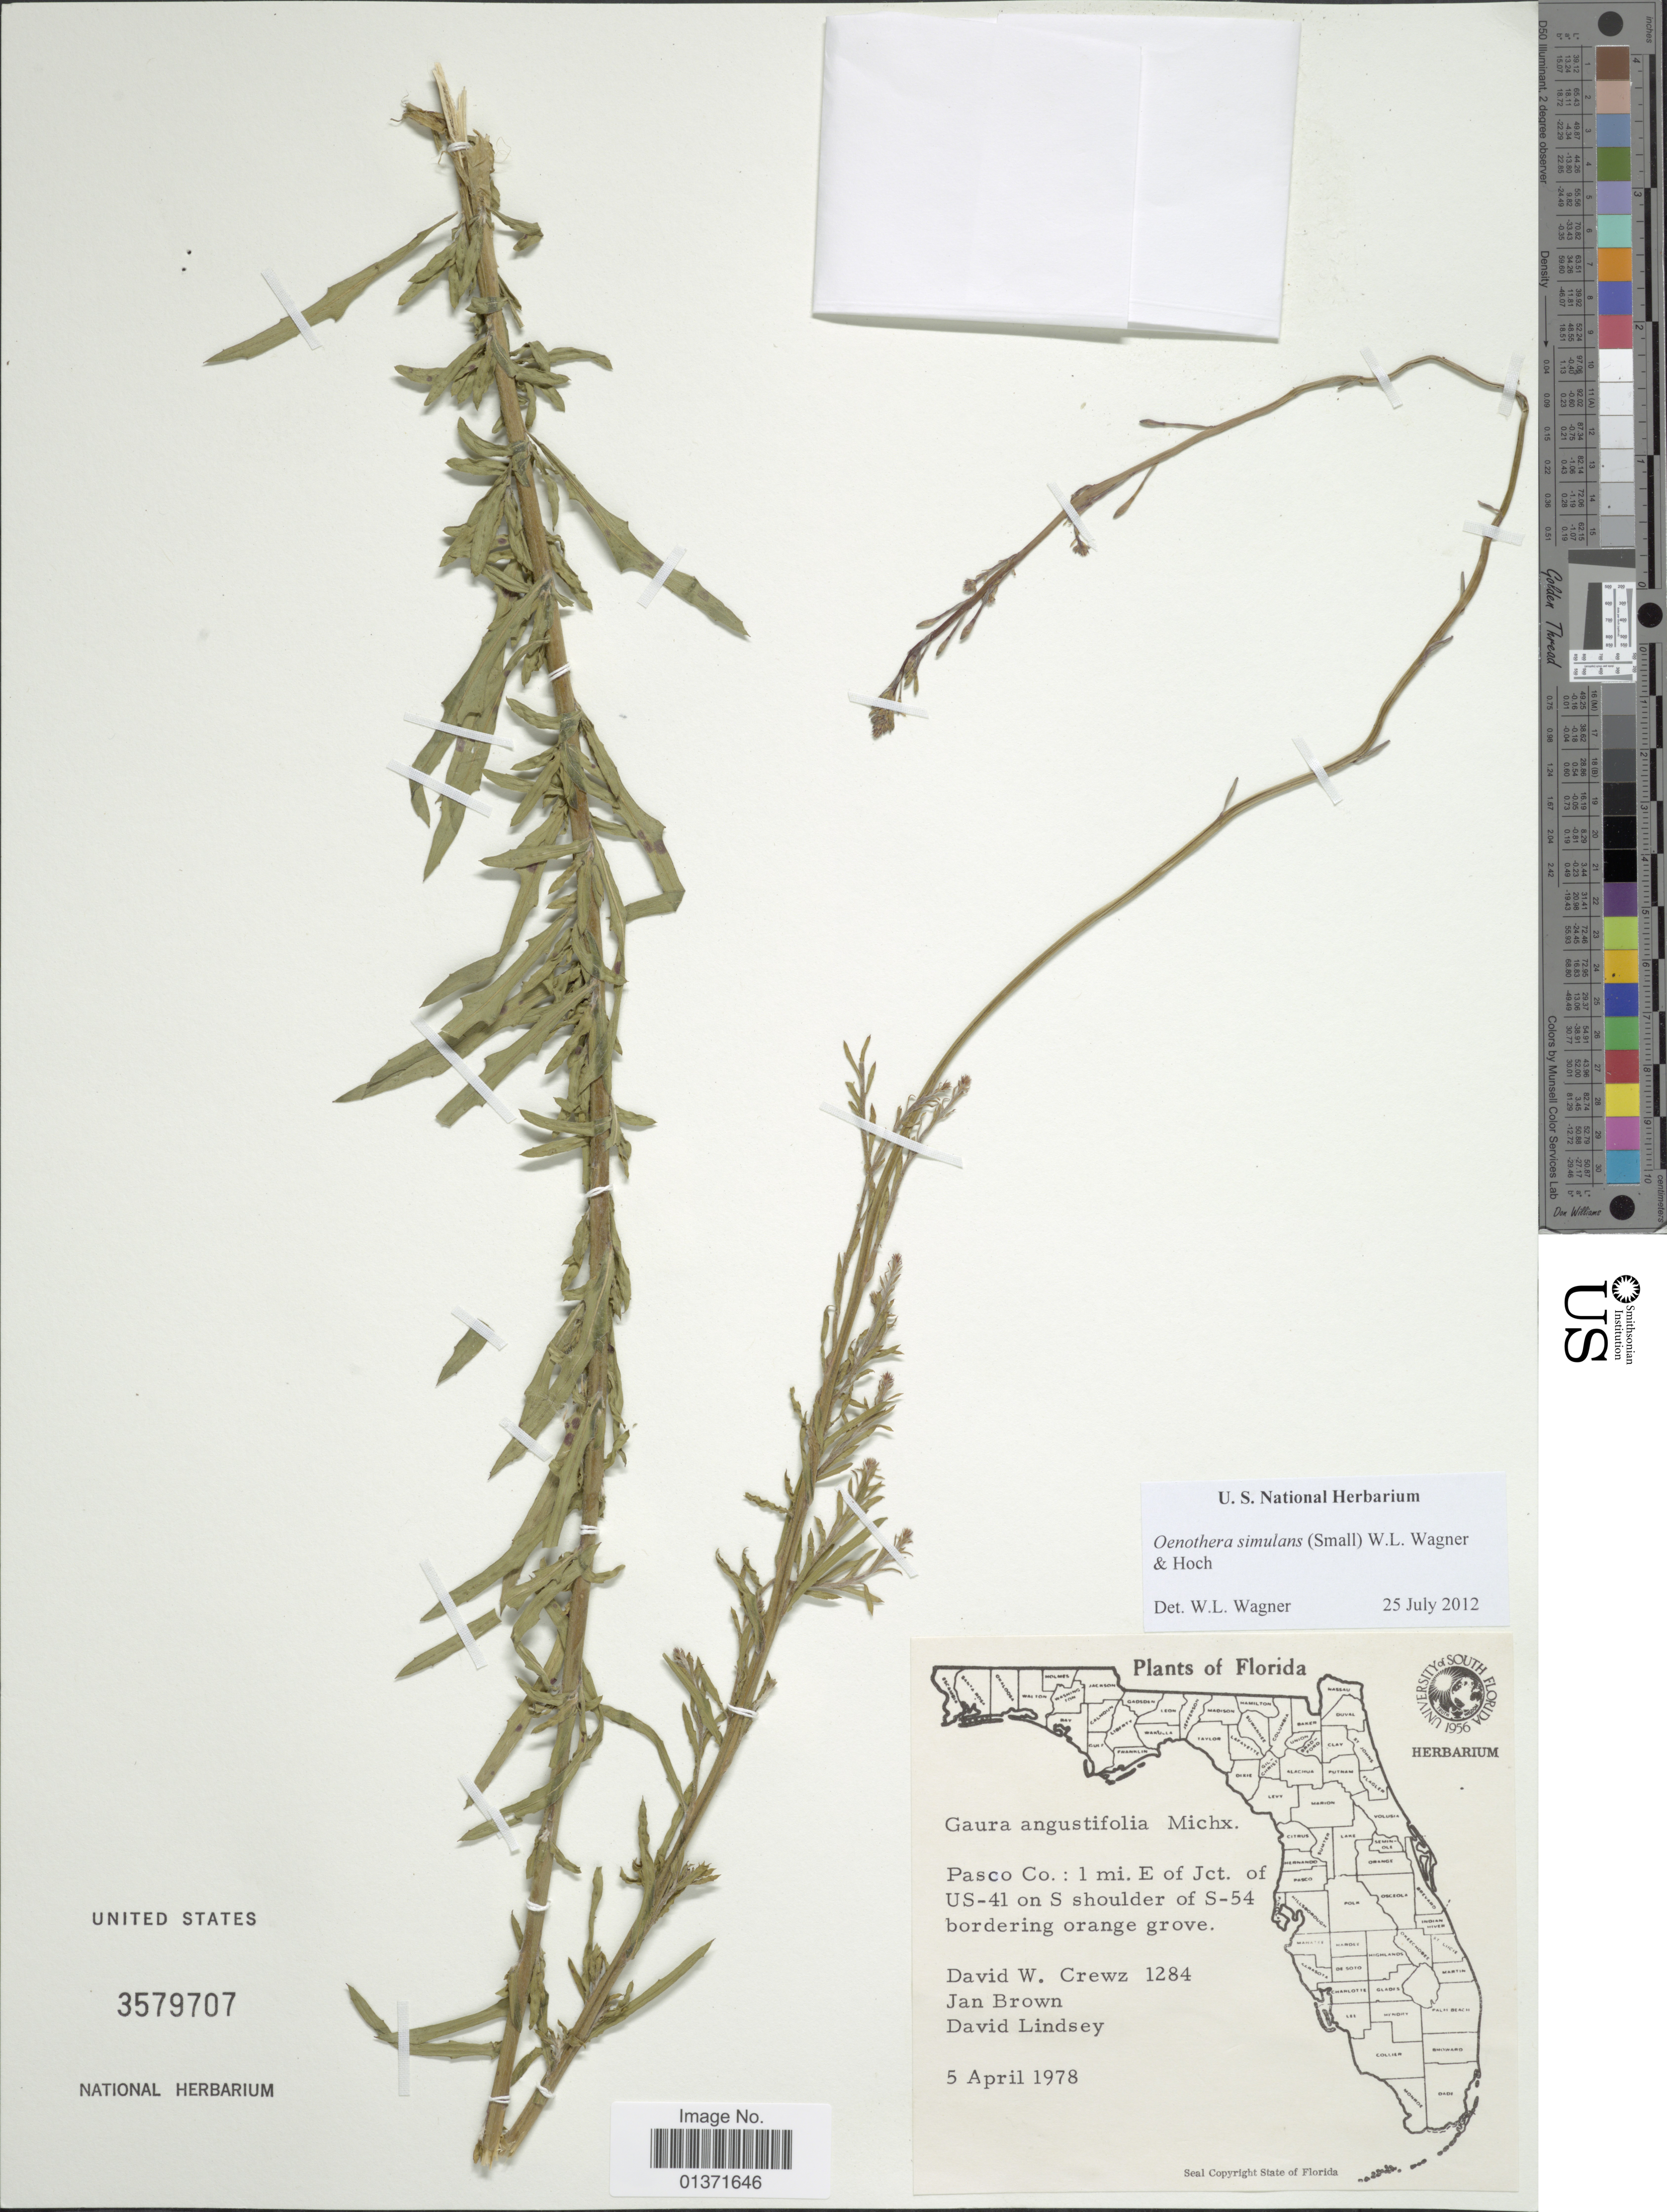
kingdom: Plantae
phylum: Tracheophyta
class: Magnoliopsida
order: Myrtales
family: Onagraceae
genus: Oenothera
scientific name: Oenothera simulans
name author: Michx.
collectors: D. Crewz, J. Brown & D. Lindsey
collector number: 1284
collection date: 1978-04-05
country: United States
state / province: Florida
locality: Florida, Pasco Co.: 1 mi E. of Jct. of US-41 on S shoulder of S-54 bordering orange grove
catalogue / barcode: US 3579707